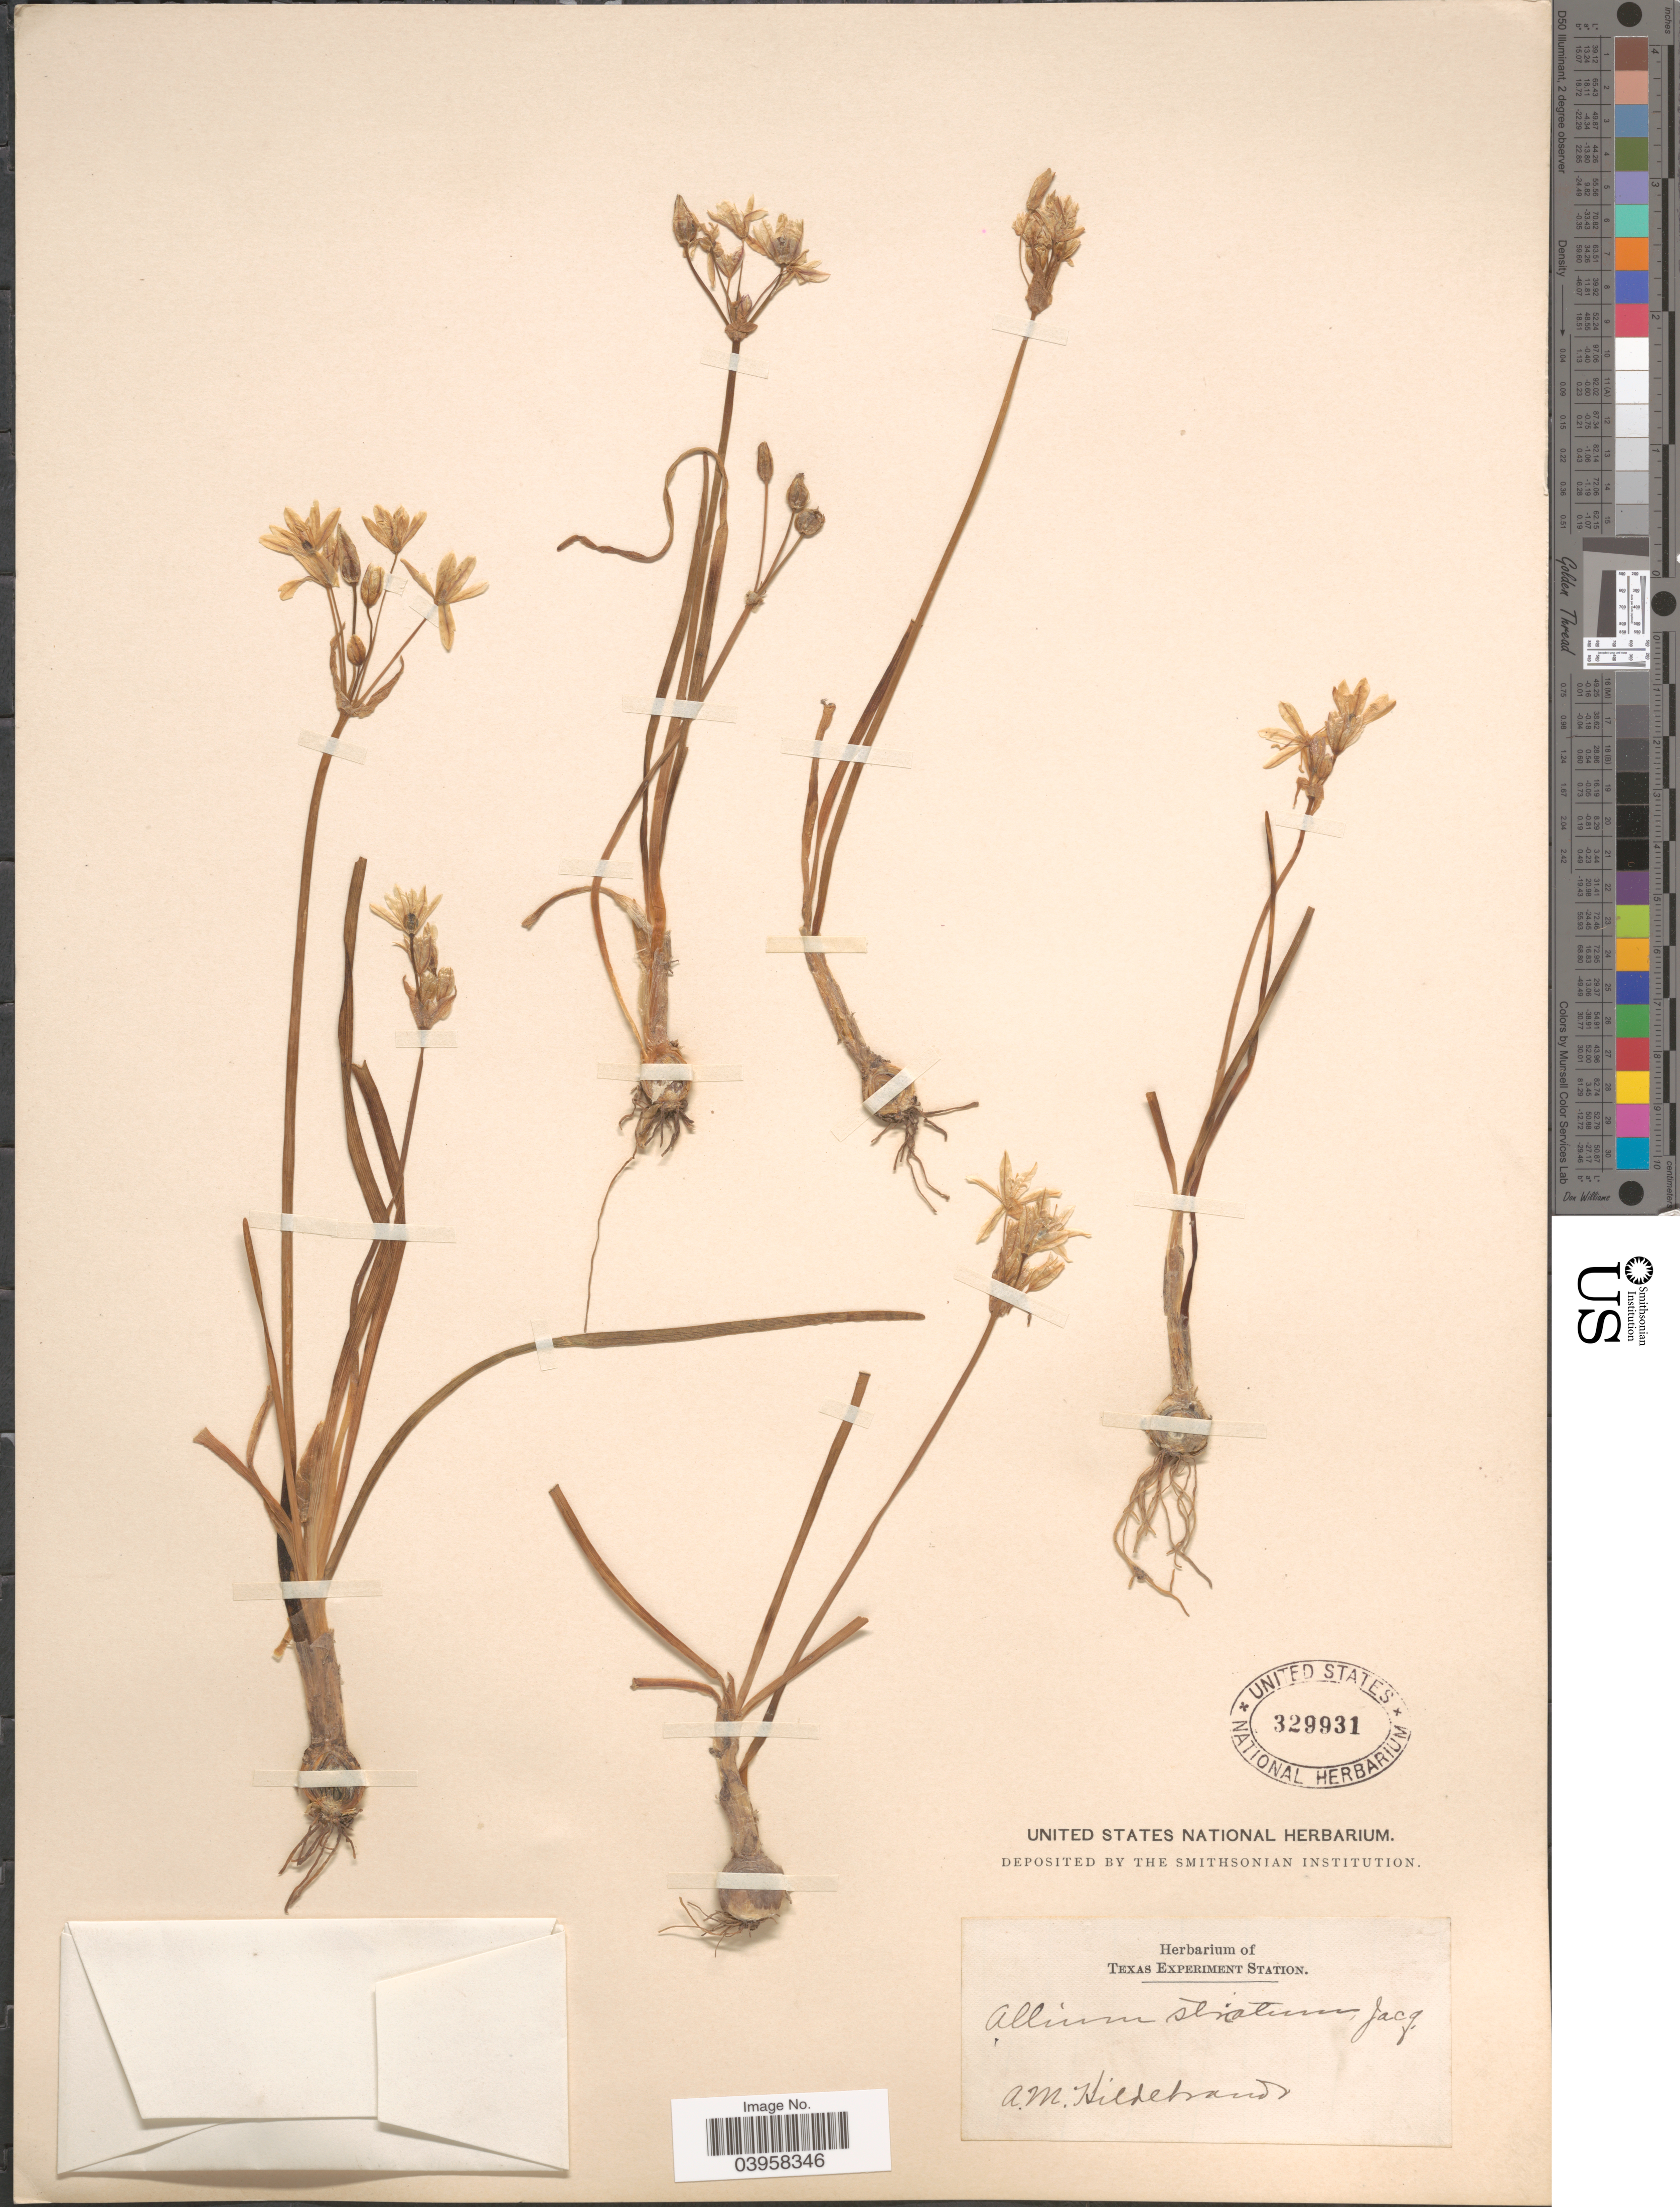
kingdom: Plantae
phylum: Tracheophyta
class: Liliopsida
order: Asparagales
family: Amaryllidaceae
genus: Nothoscordum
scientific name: Nothoscordum bivalve var. bivalve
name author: (L.) Britton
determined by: Strong, Mark T., (BOT), Smithsonian Institution - National Museum of Natural History (UNITED STATES)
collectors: A. Hildebrand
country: United States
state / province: Texas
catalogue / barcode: US 329931